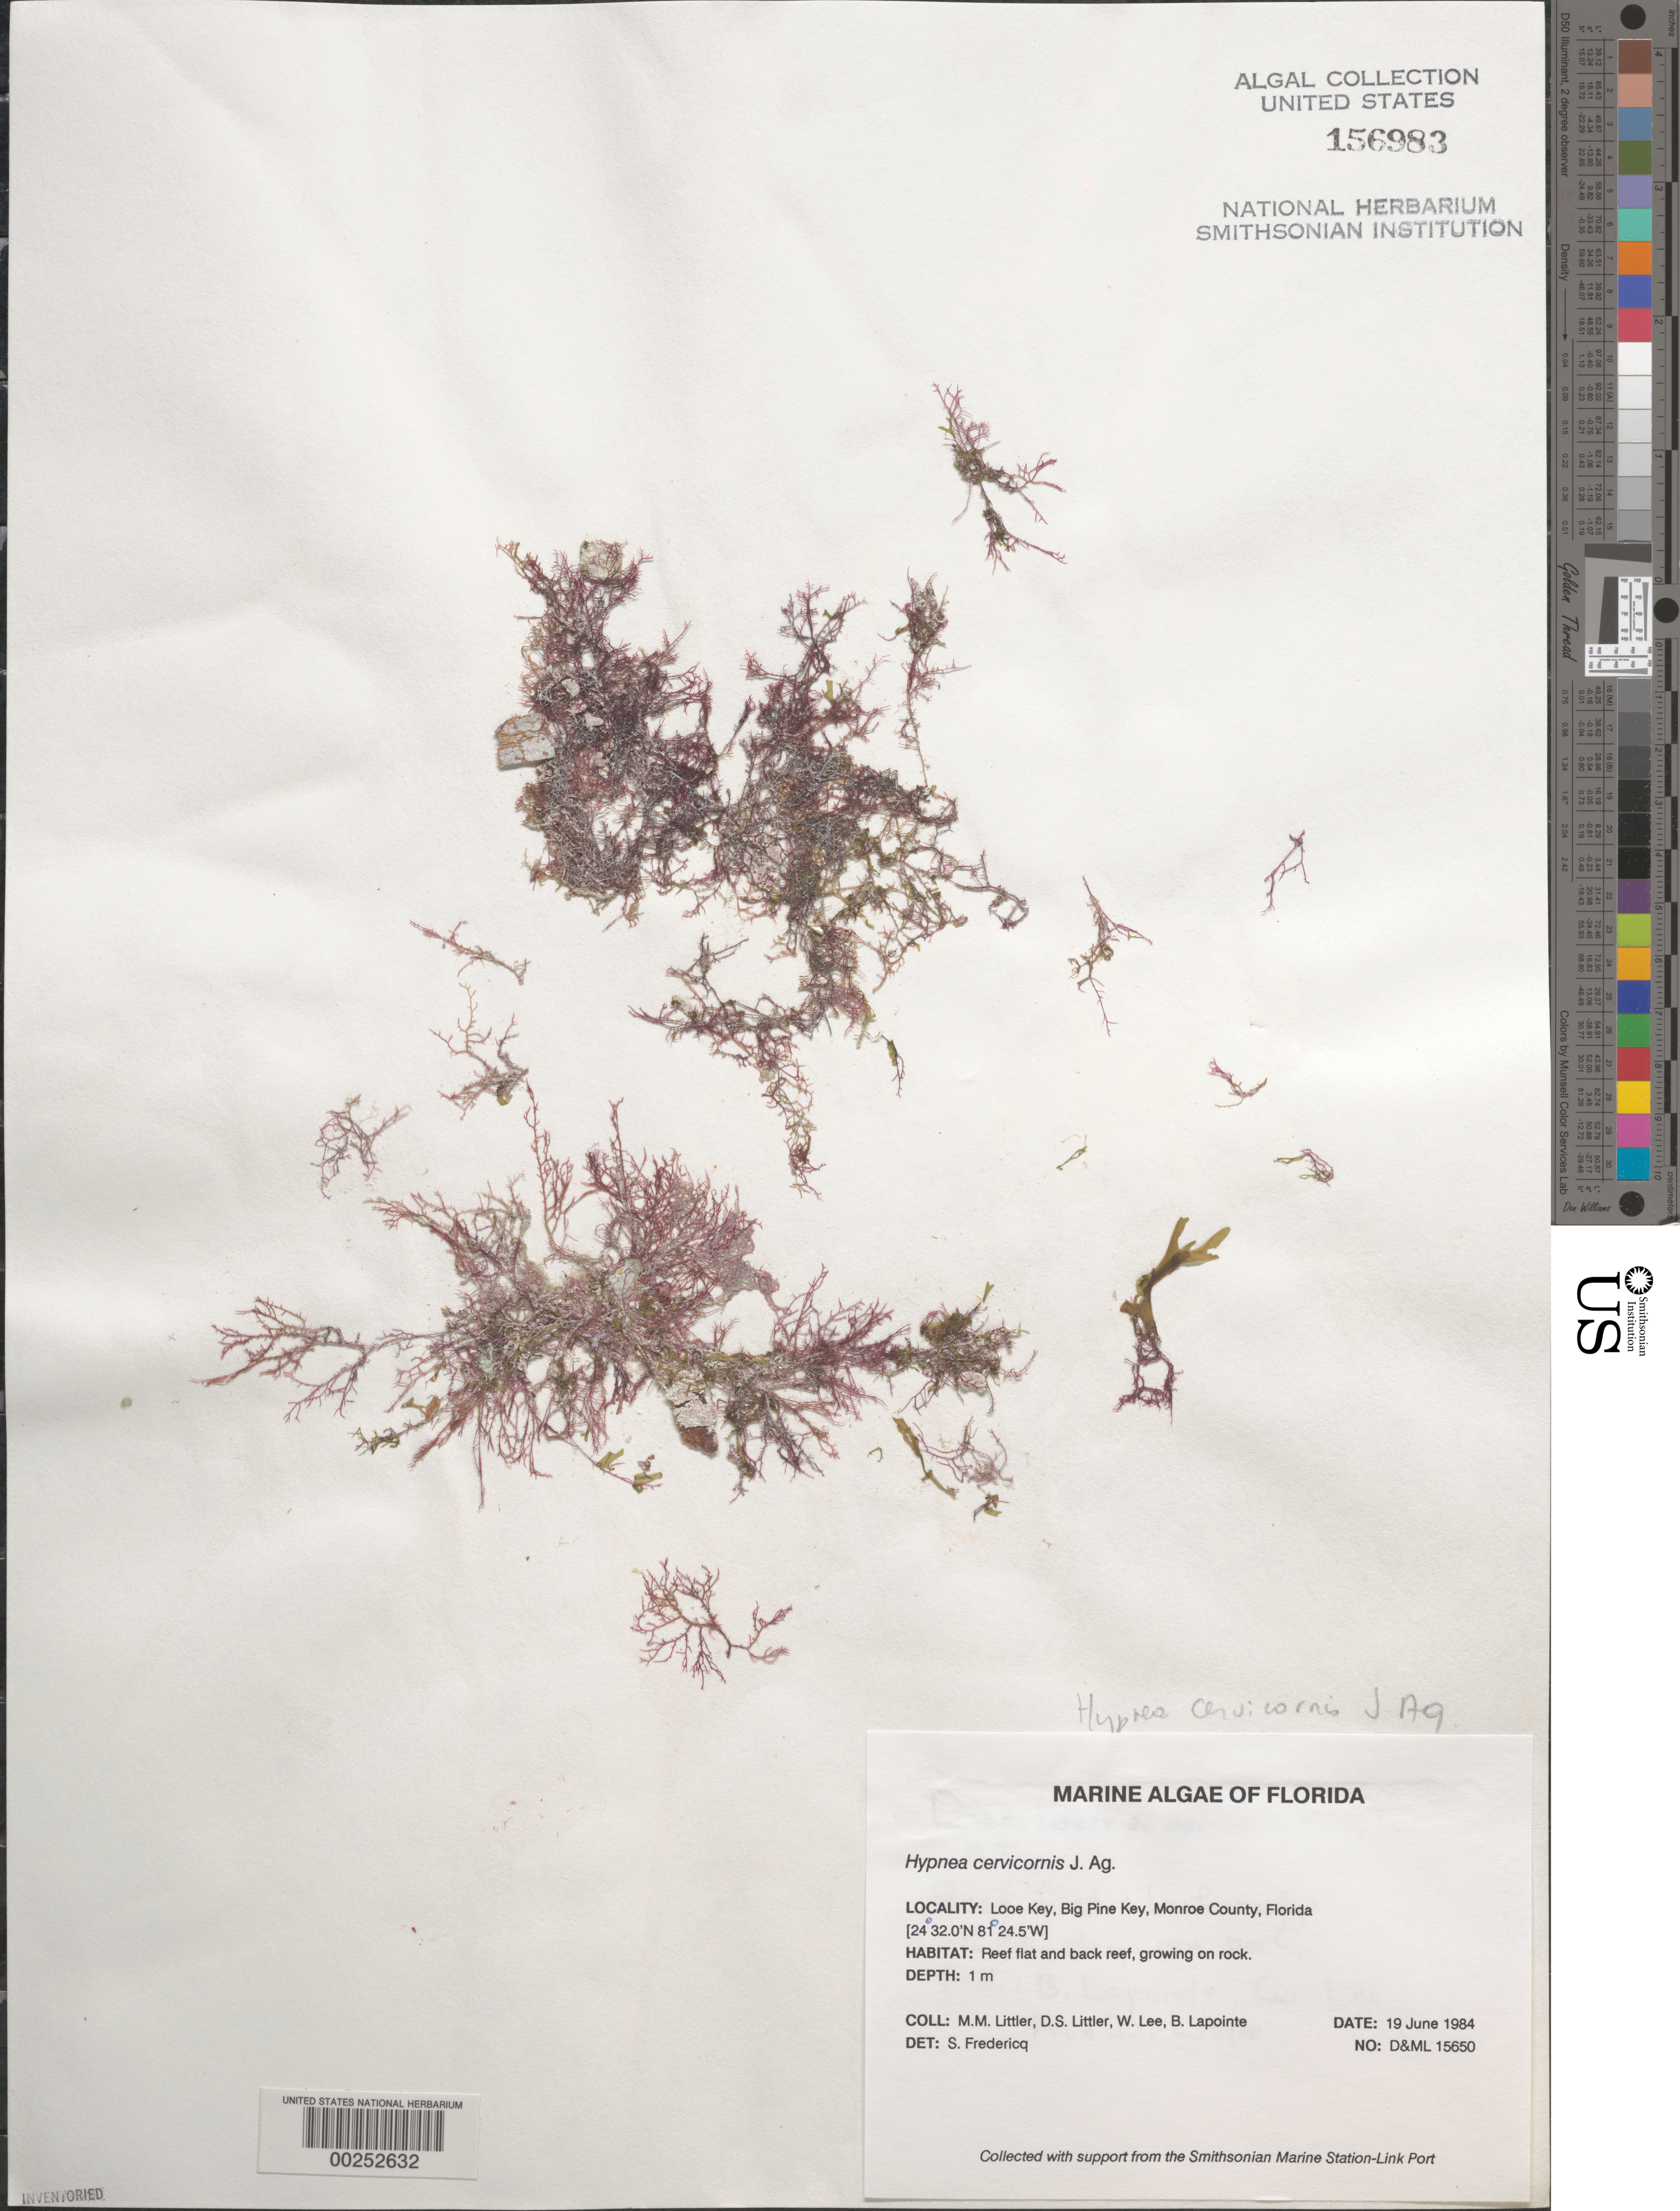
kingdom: Plantae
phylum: Rhodophyta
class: Florideophyceae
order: Gigartinales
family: Cystocloniaceae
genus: Hypnea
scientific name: Hypnea cervicornis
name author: J. Agardh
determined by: Fredericq, S.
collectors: M. M. Littler, D. S. Littler, W. Lee & B. Lapointe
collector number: D&ML 15650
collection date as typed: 19 Jun 1984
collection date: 1984-06-19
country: United States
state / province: Florida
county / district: Monroe County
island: Looe Key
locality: Near Big Pine Key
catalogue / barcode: US 156983